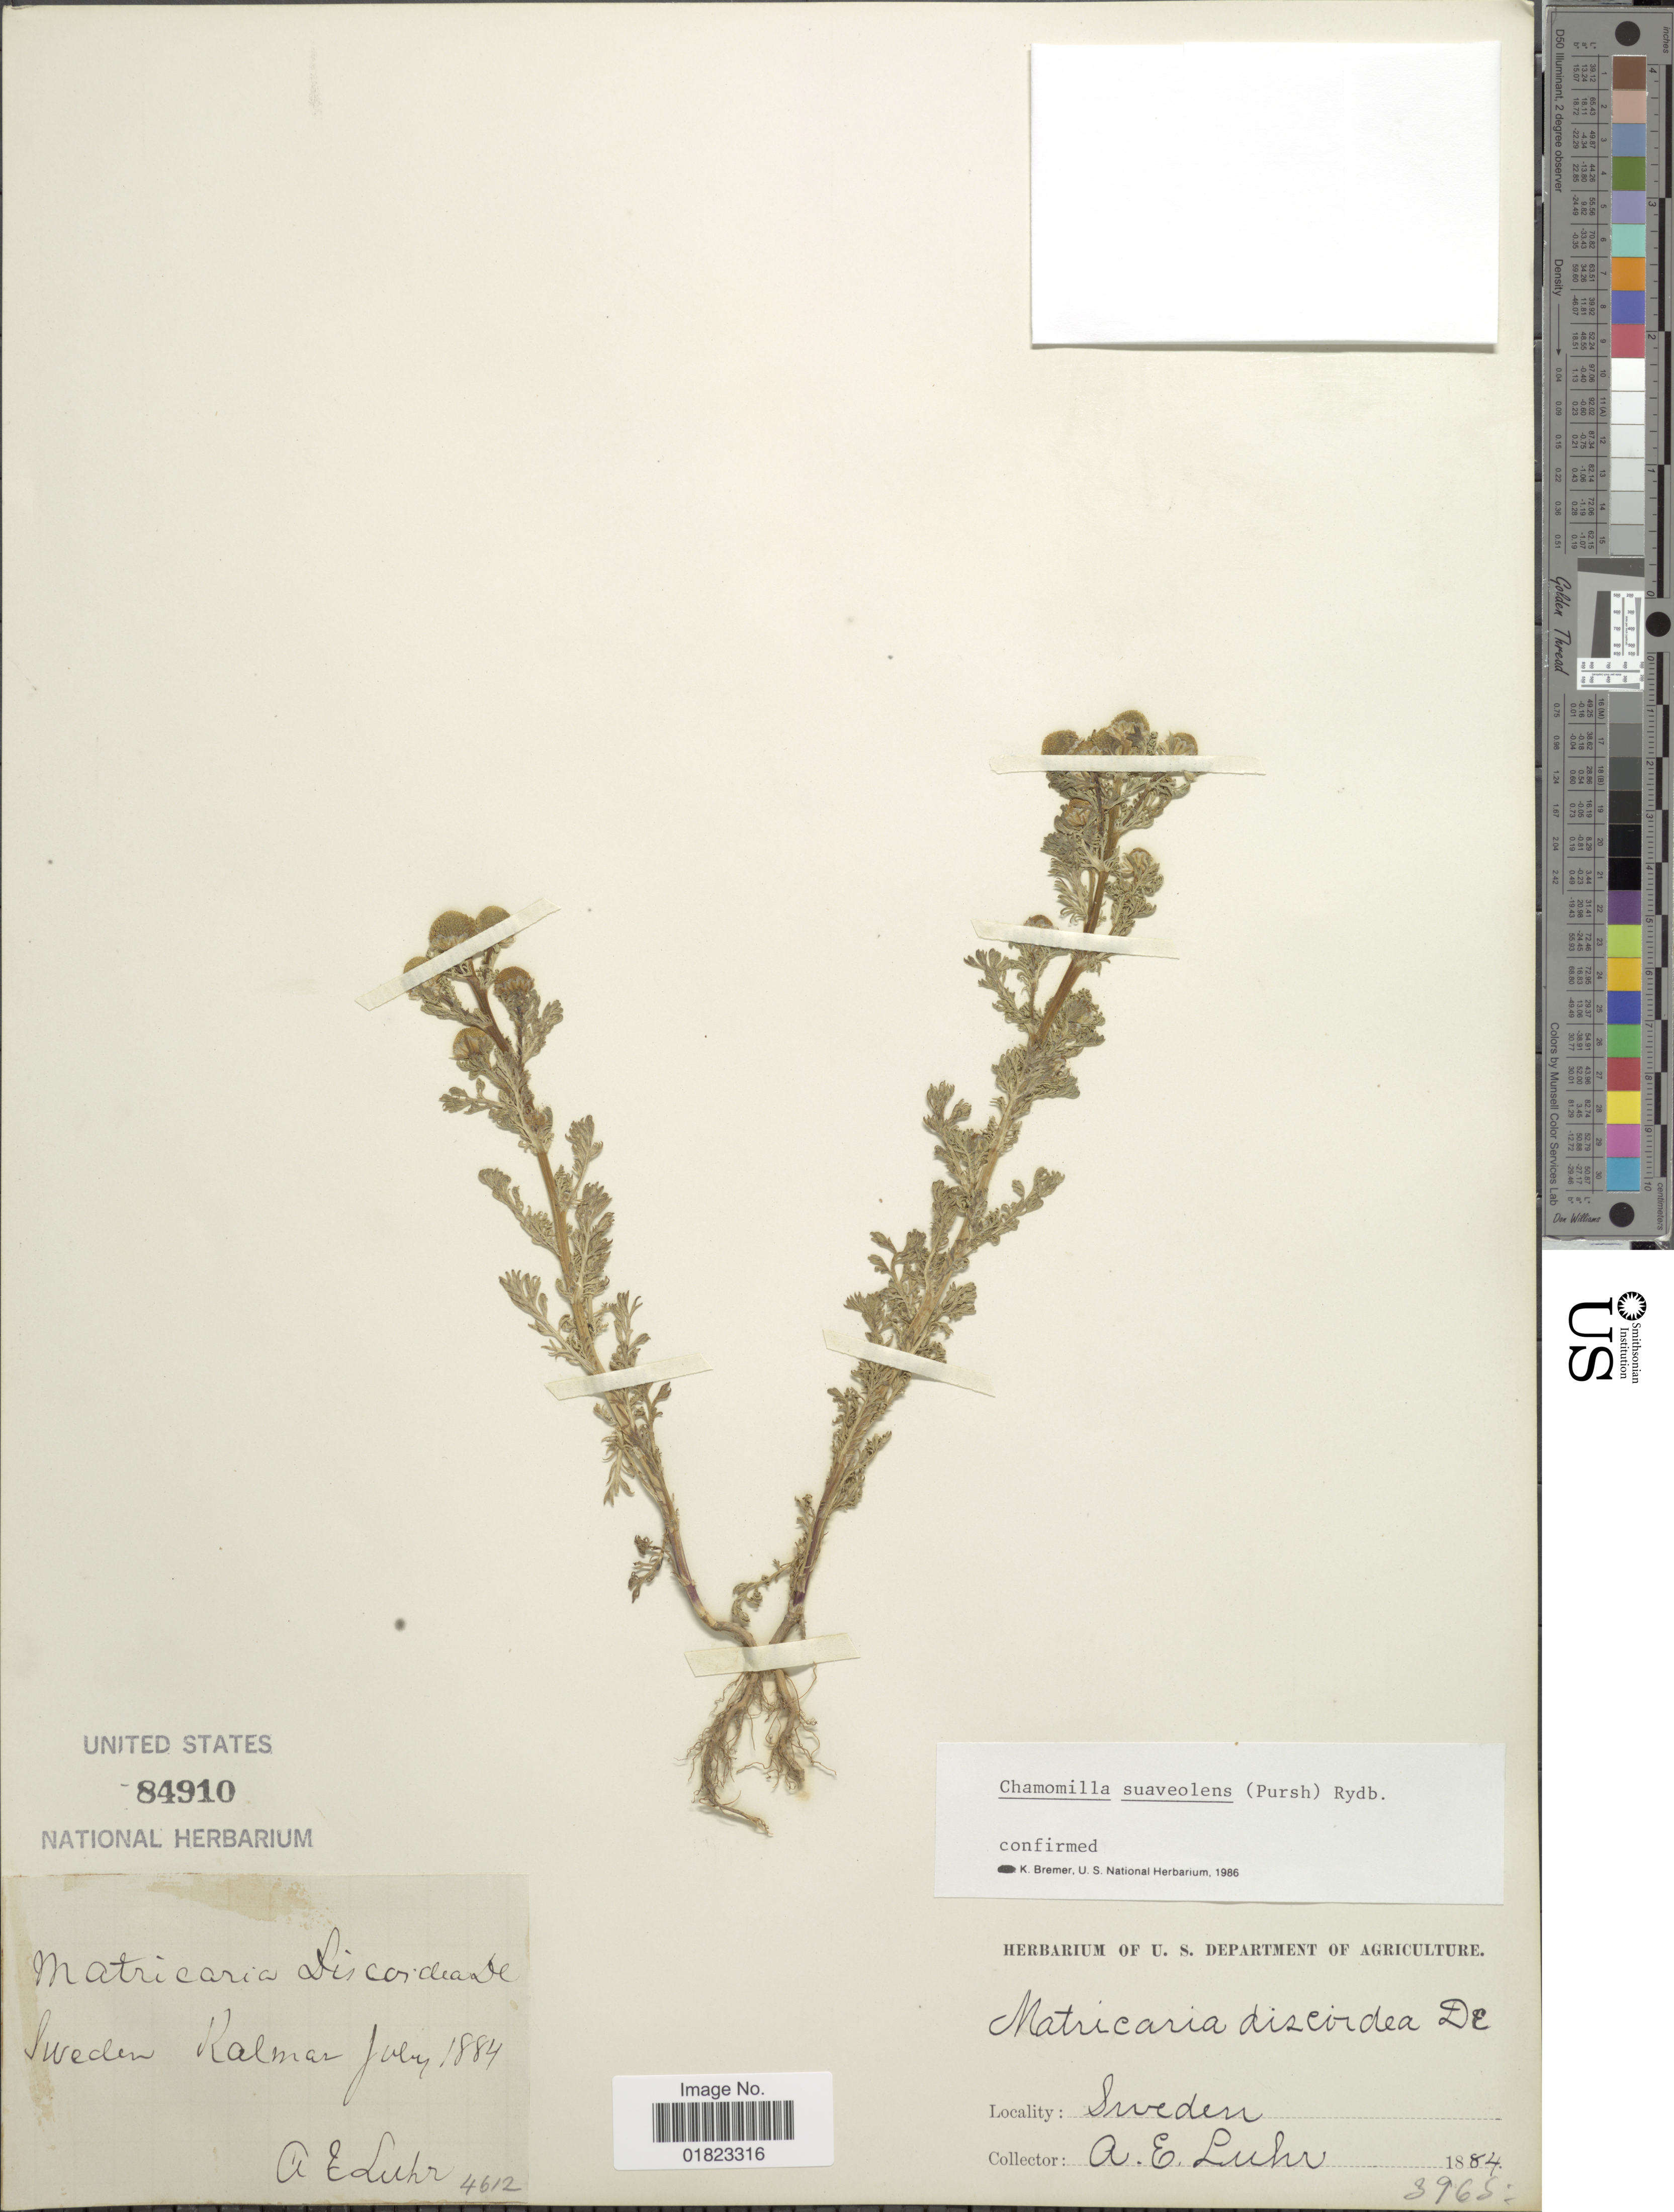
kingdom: Plantae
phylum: Tracheophyta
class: Magnoliopsida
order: Asterales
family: Asteraceae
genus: Matricaria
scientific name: Matricaria matricarioides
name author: (Less.) Porter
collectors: A. Luhr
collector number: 4612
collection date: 1884-07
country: Sweden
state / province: Kalmar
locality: Sweden, Kalmar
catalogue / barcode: US 84910